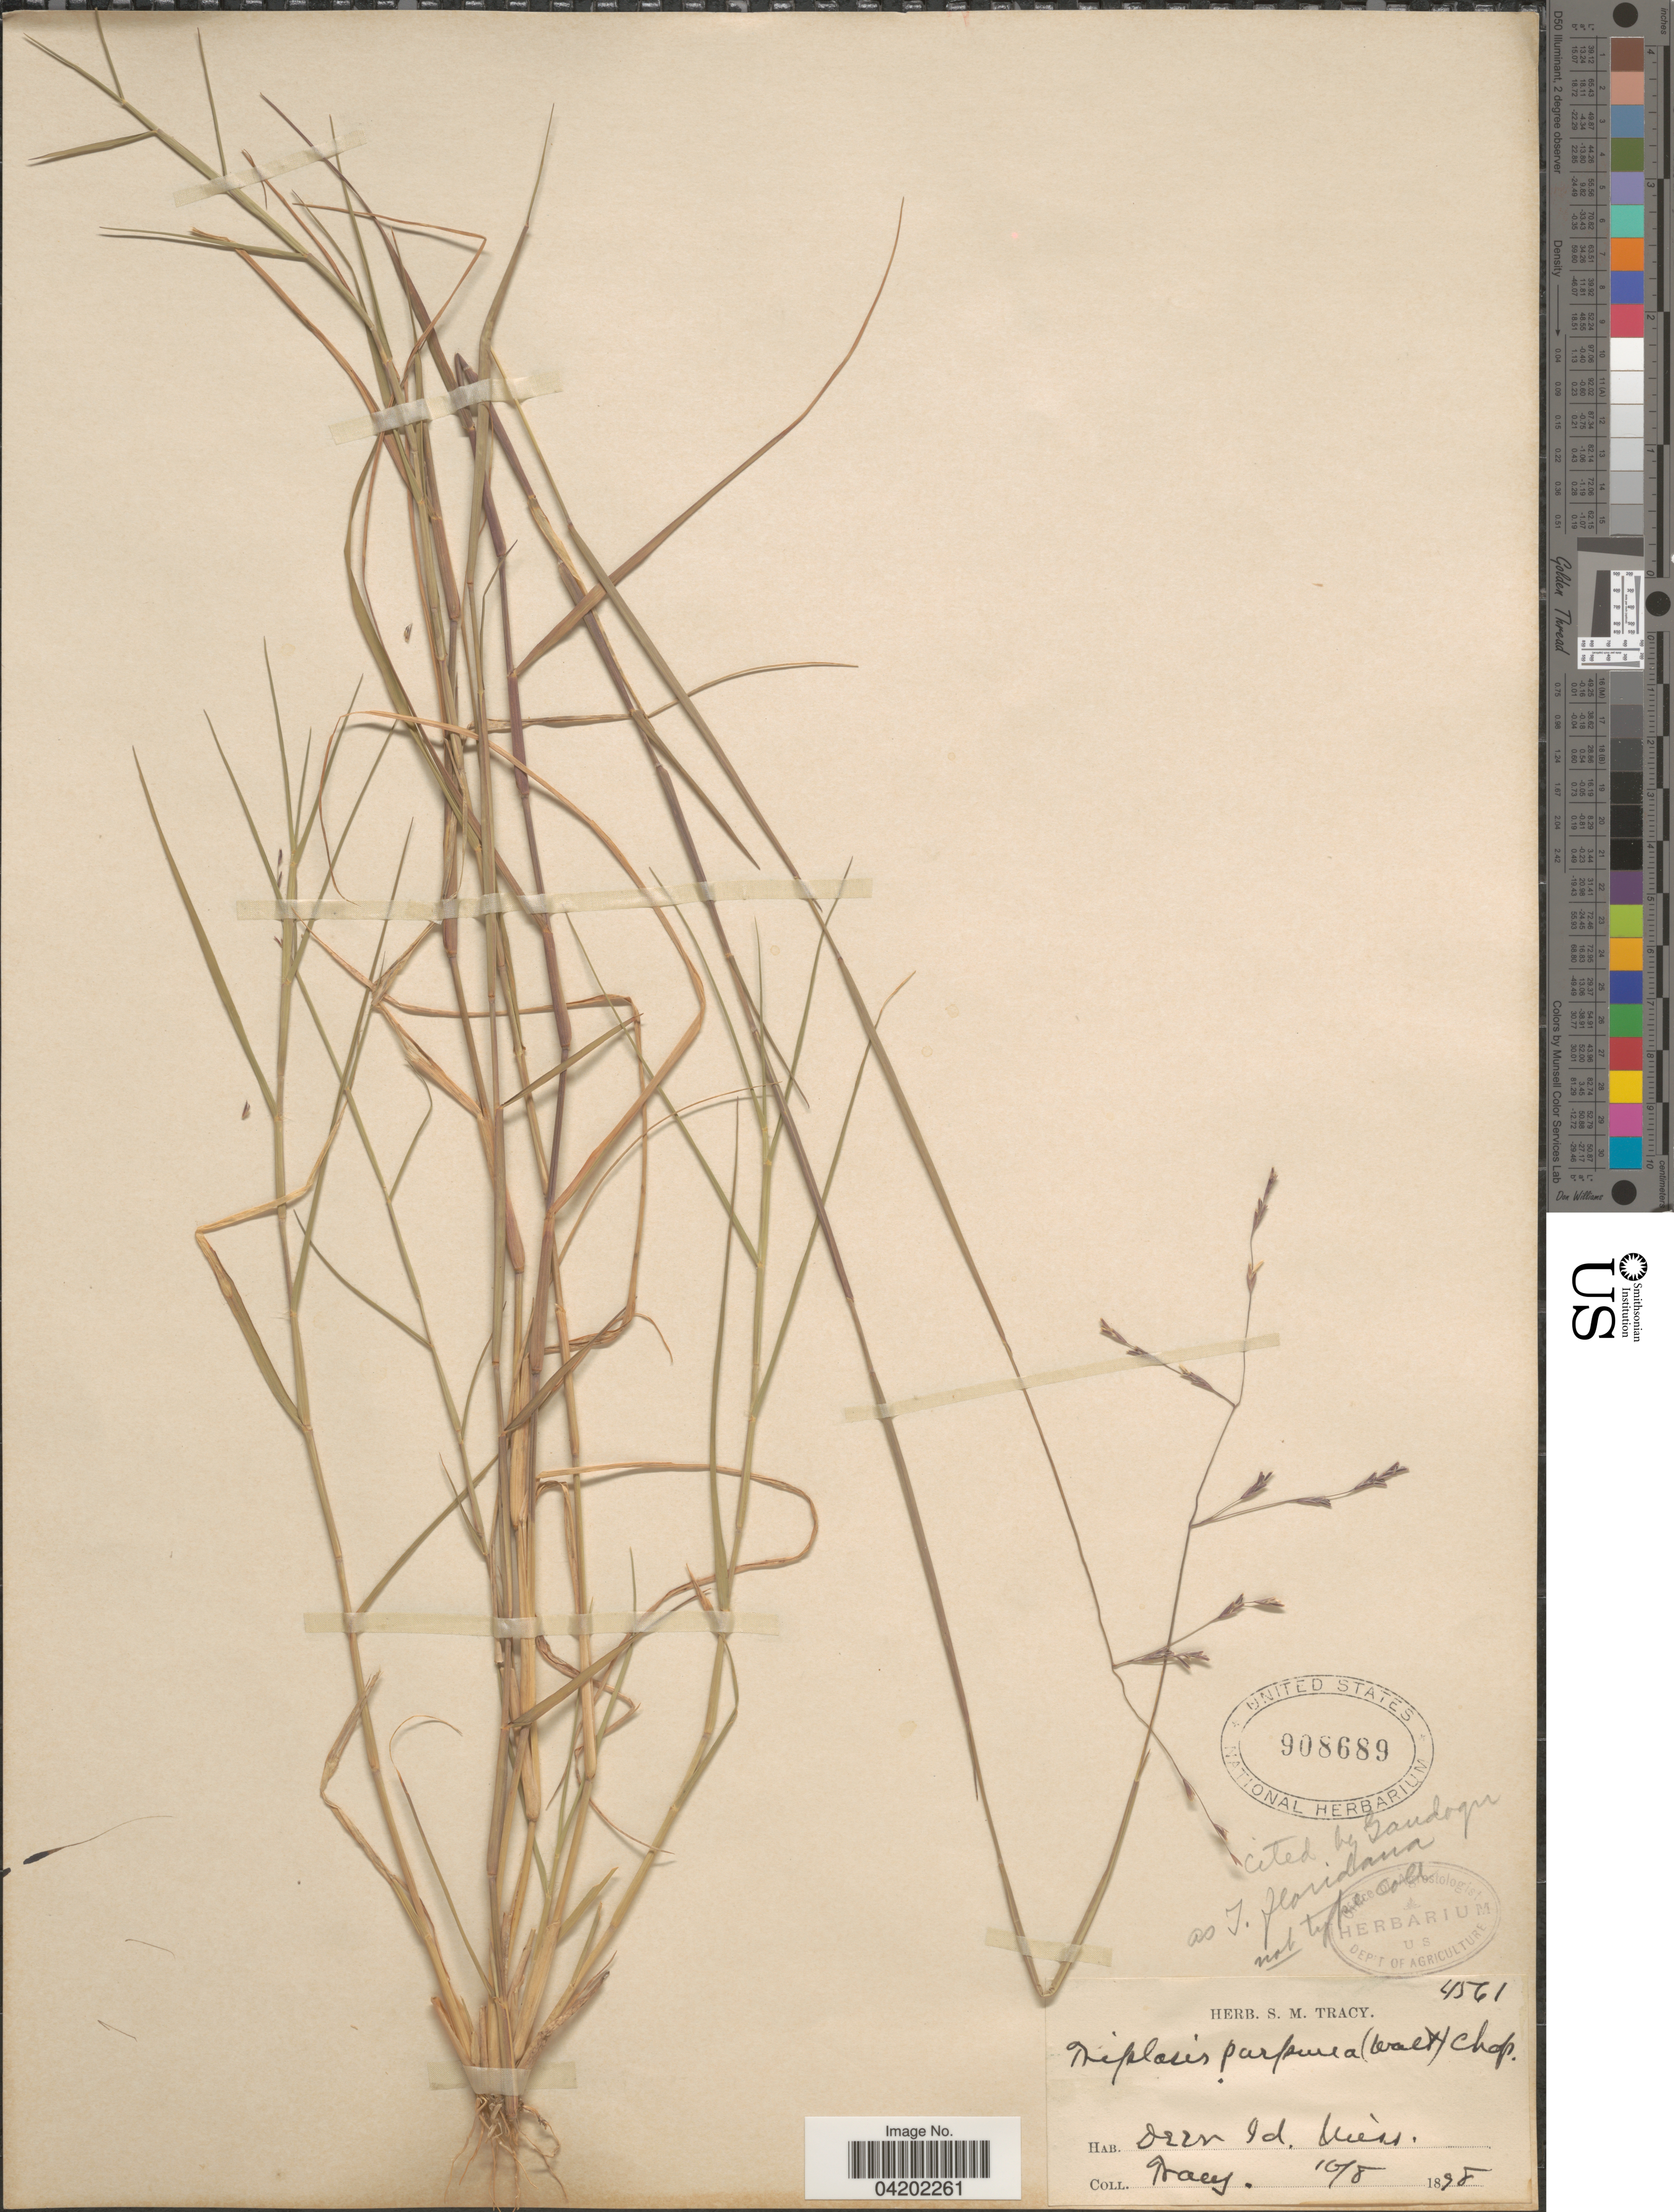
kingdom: Plantae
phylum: Tracheophyta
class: Liliopsida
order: Poales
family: Poaceae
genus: Triplasis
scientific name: Triplasis purpurea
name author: (Walter) Chapm.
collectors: -. Tracy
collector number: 4561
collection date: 1898-10-08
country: United States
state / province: Mississippi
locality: Deer Id.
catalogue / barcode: US 908689